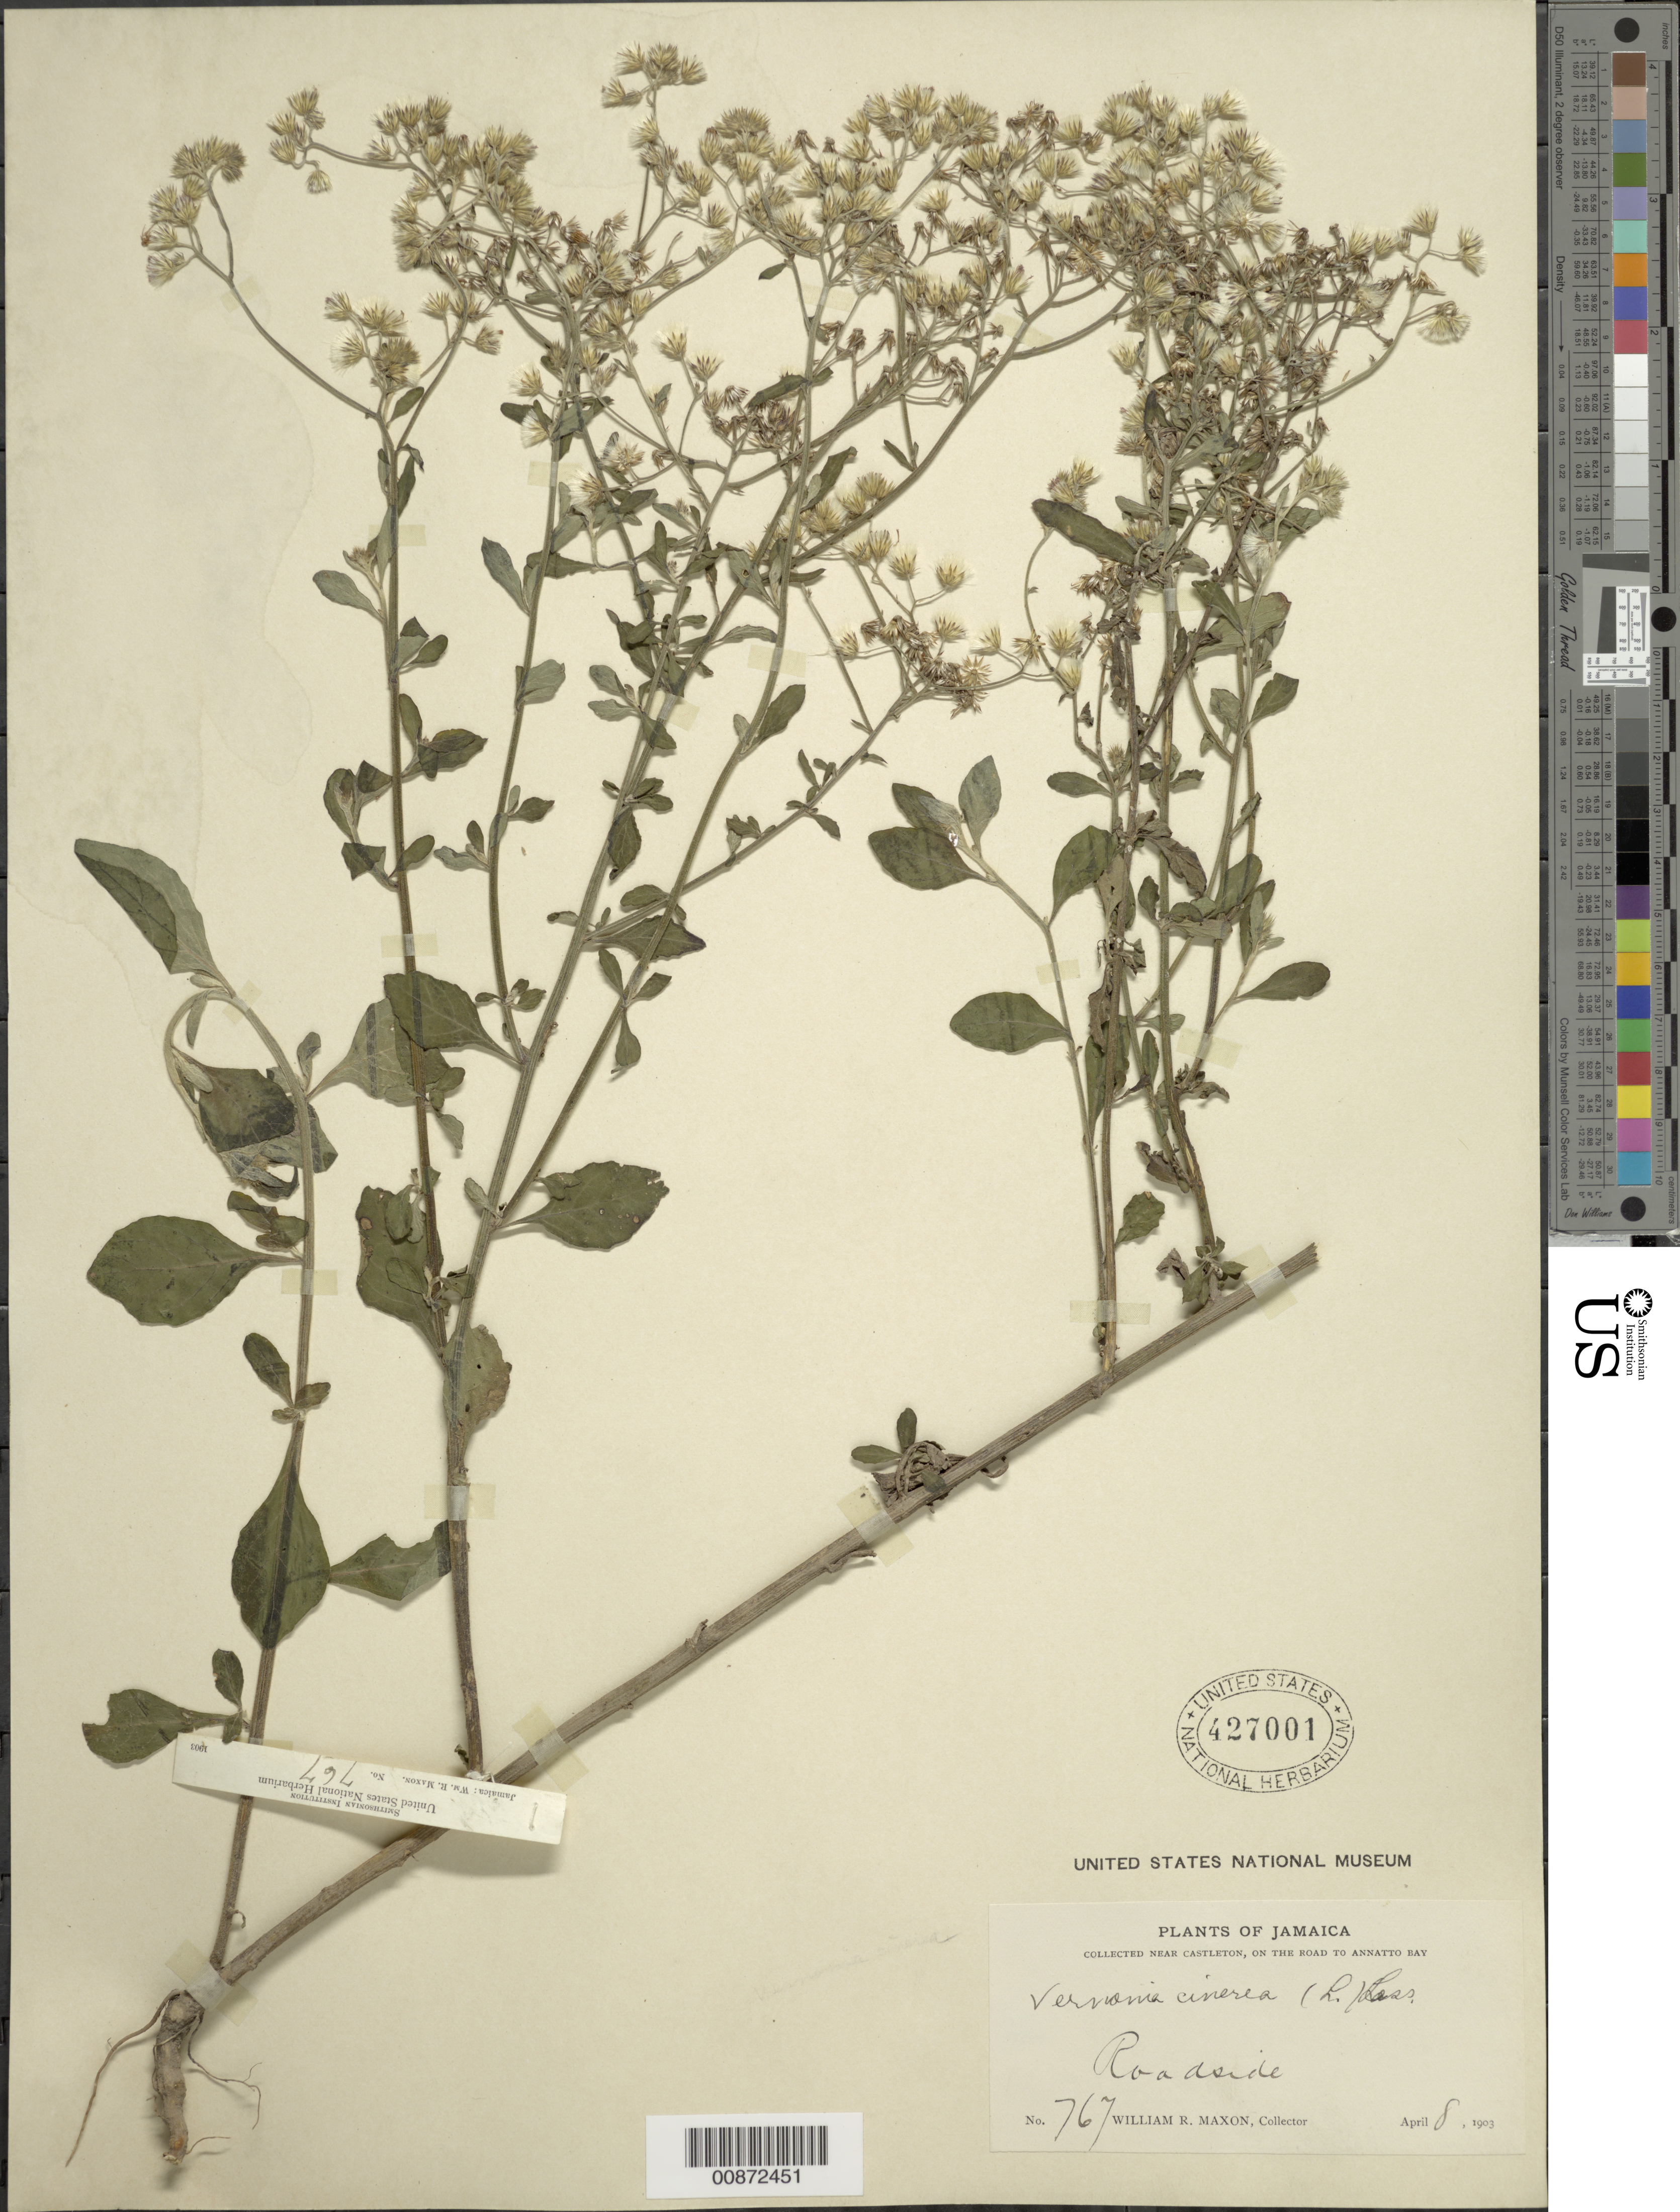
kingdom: Plantae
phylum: Tracheophyta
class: Magnoliopsida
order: Asterales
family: Asteraceae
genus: Cyanthillium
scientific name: Cyanthillium cinereum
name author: (L.) H. Rob.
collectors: W. R. Maxon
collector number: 767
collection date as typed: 08 Apr 1903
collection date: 1903-04-08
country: Jamaica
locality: Near Castleton, on road to Annatto Bay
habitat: Roadside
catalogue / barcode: US 427001